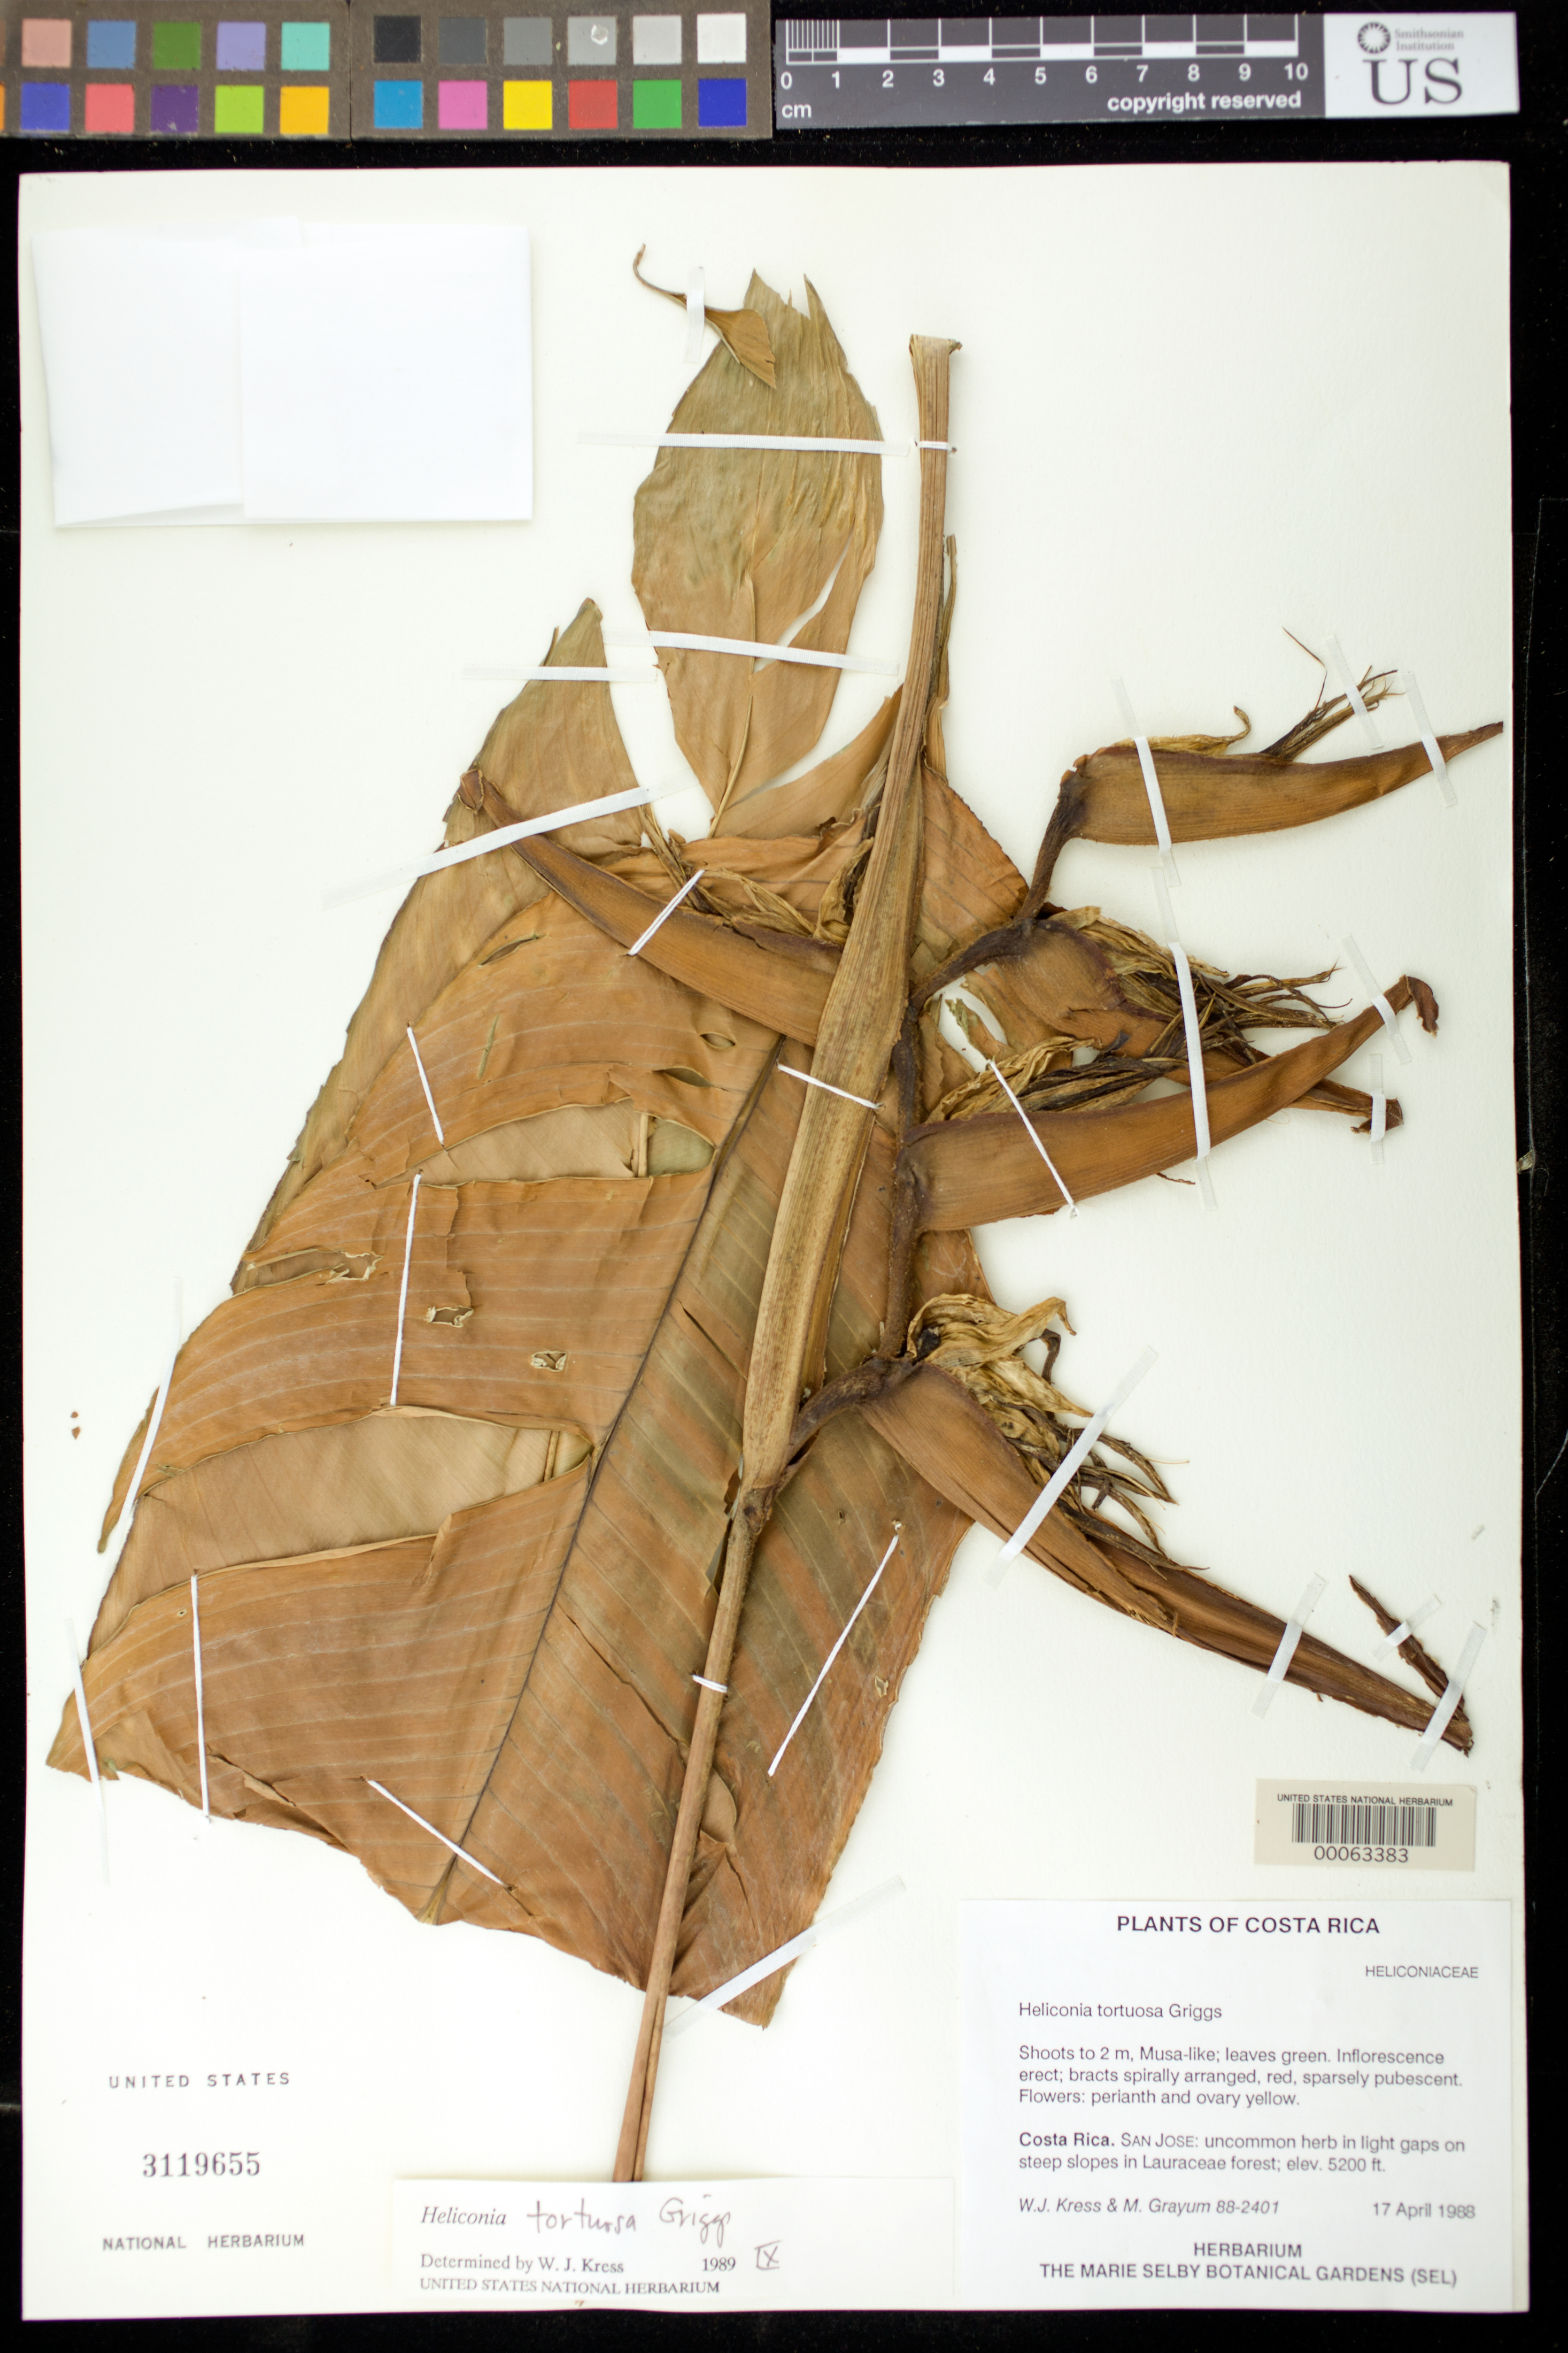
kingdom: Plantae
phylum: Tracheophyta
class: Liliopsida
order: Zingiberales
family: Heliconiaceae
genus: Heliconia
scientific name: Heliconia tortuosa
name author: R.F. Griggs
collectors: W. J. Kress & M. H. Grayum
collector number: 88-2401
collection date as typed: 17 Apr 1988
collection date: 1988-04-17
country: Costa Rica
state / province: San José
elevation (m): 1585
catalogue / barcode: US 3119655